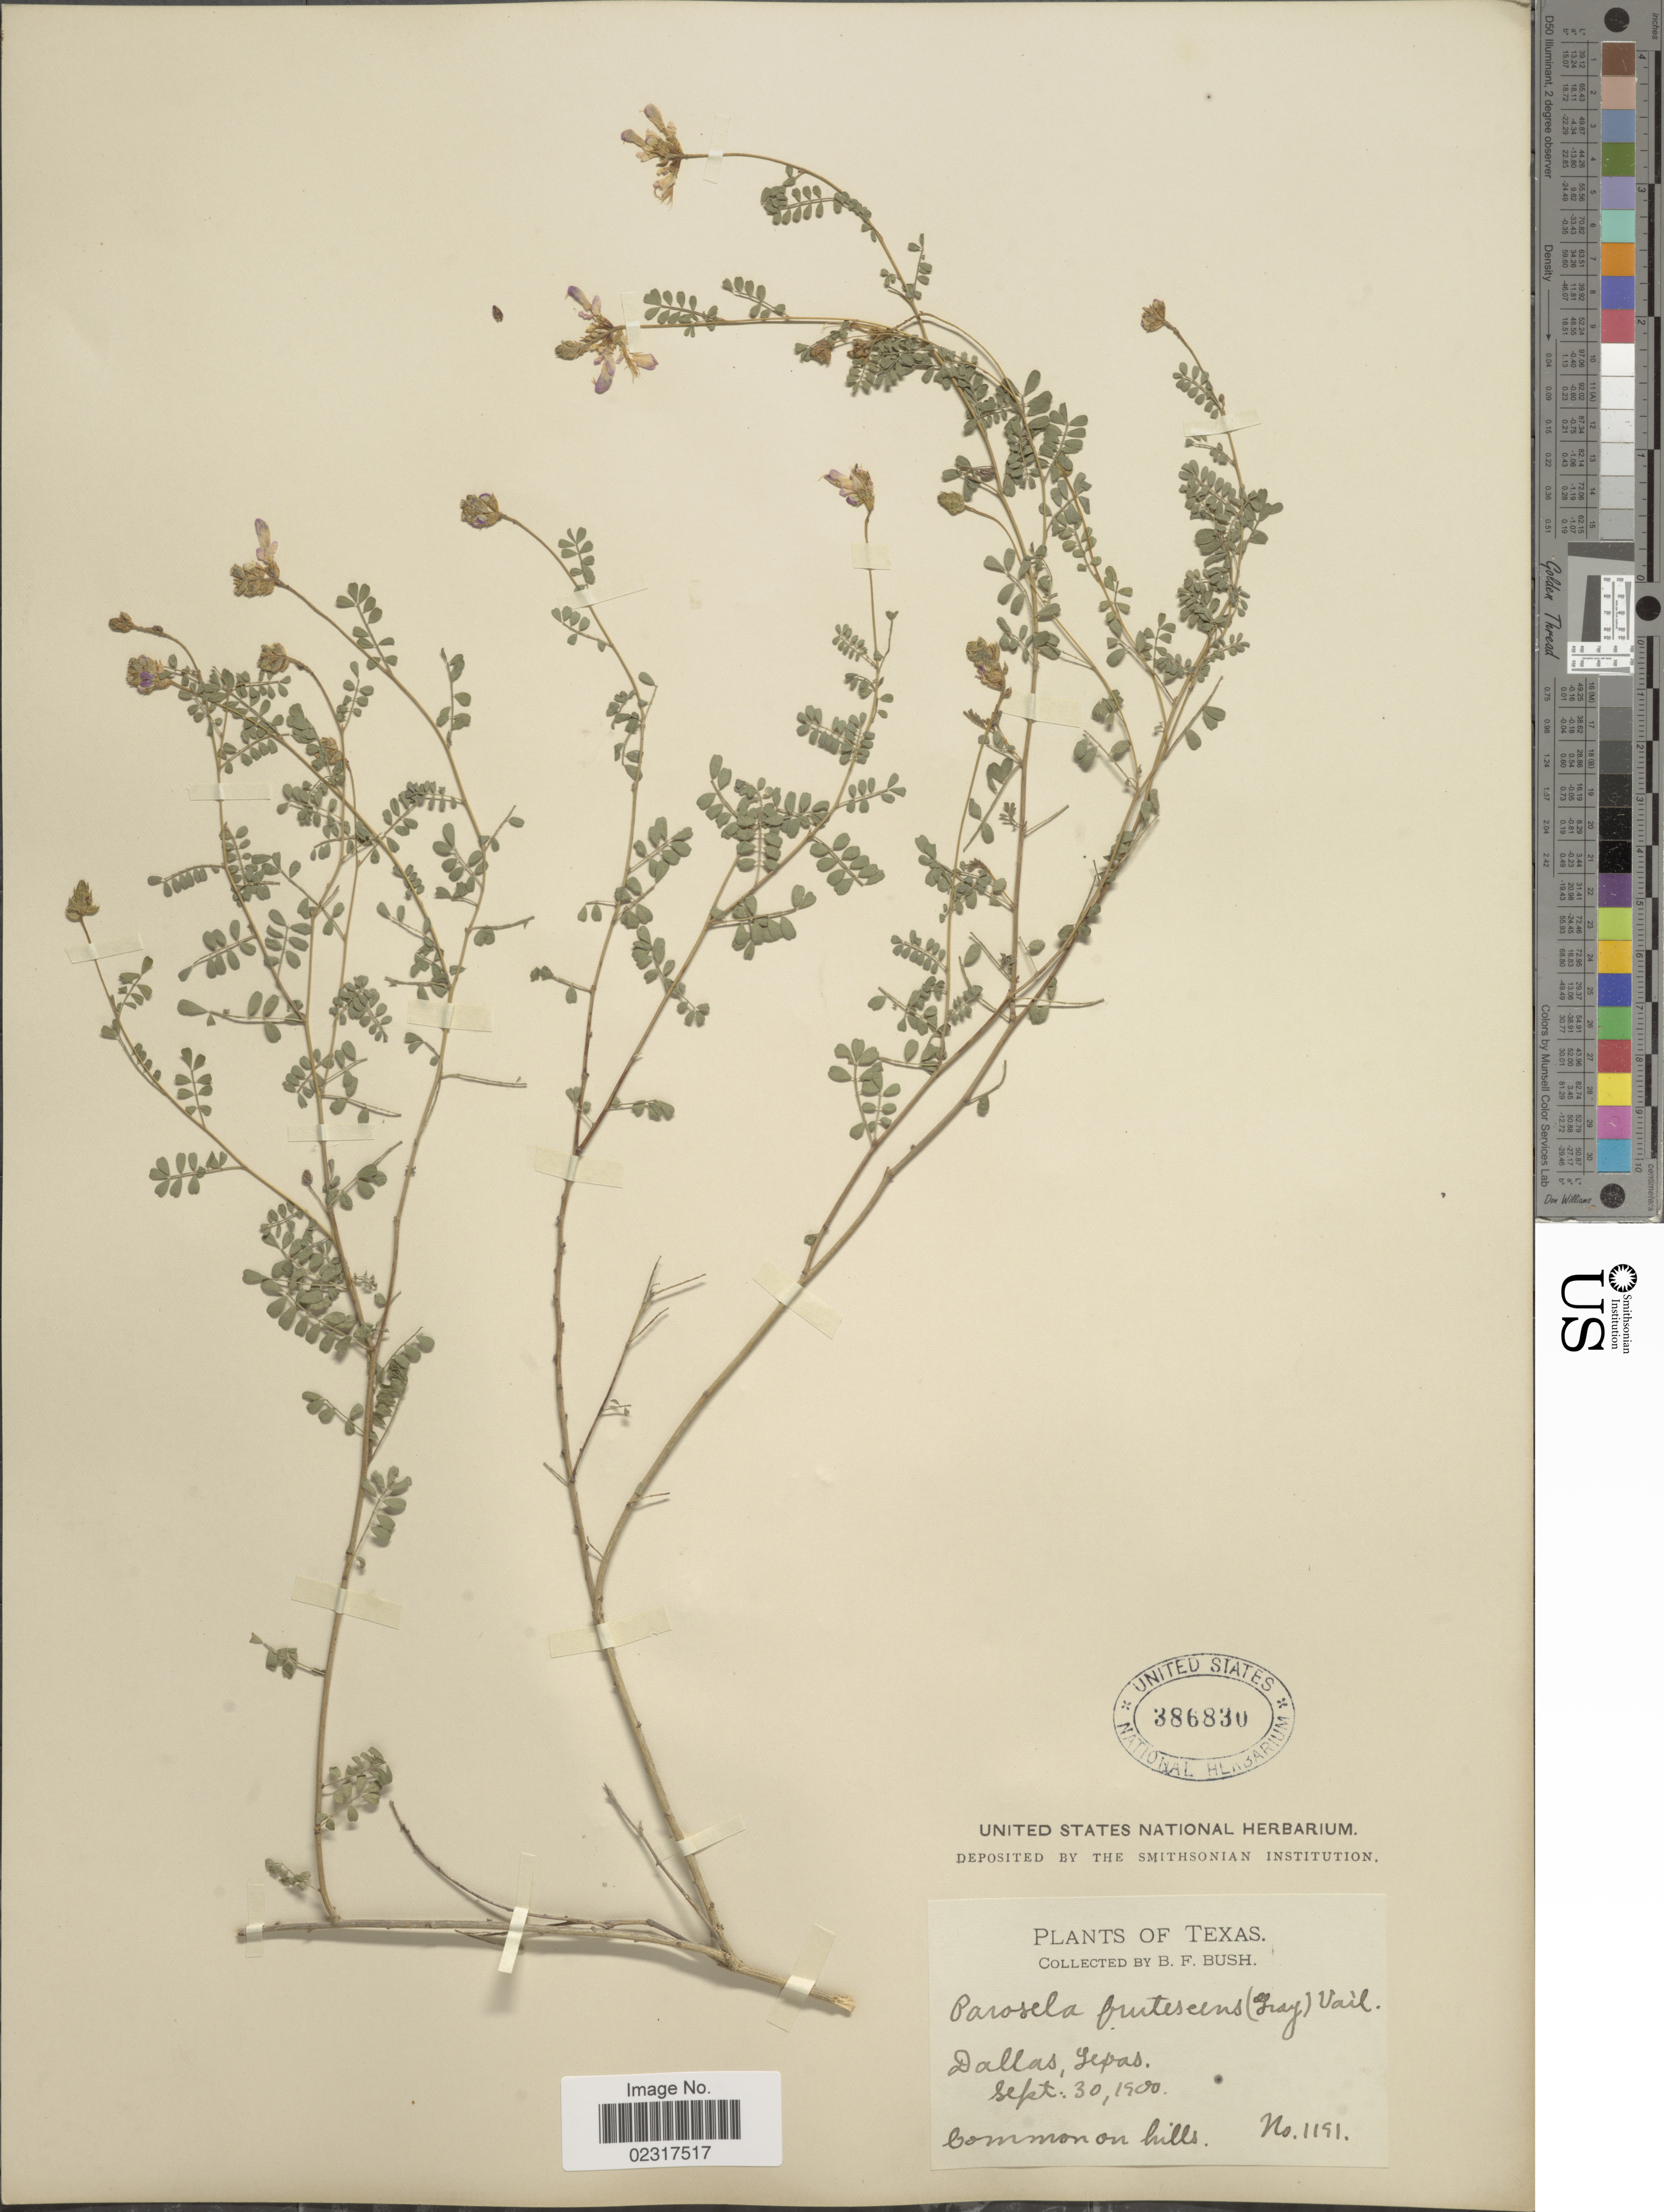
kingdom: Plantae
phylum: Tracheophyta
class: Magnoliopsida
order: Fabales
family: Fabaceae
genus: Dalea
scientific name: Dalea frutescens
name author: A. Gray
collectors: B. F. Bush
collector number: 1191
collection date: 1900-09-30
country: United States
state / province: Texas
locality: Dallas.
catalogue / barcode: US 386830